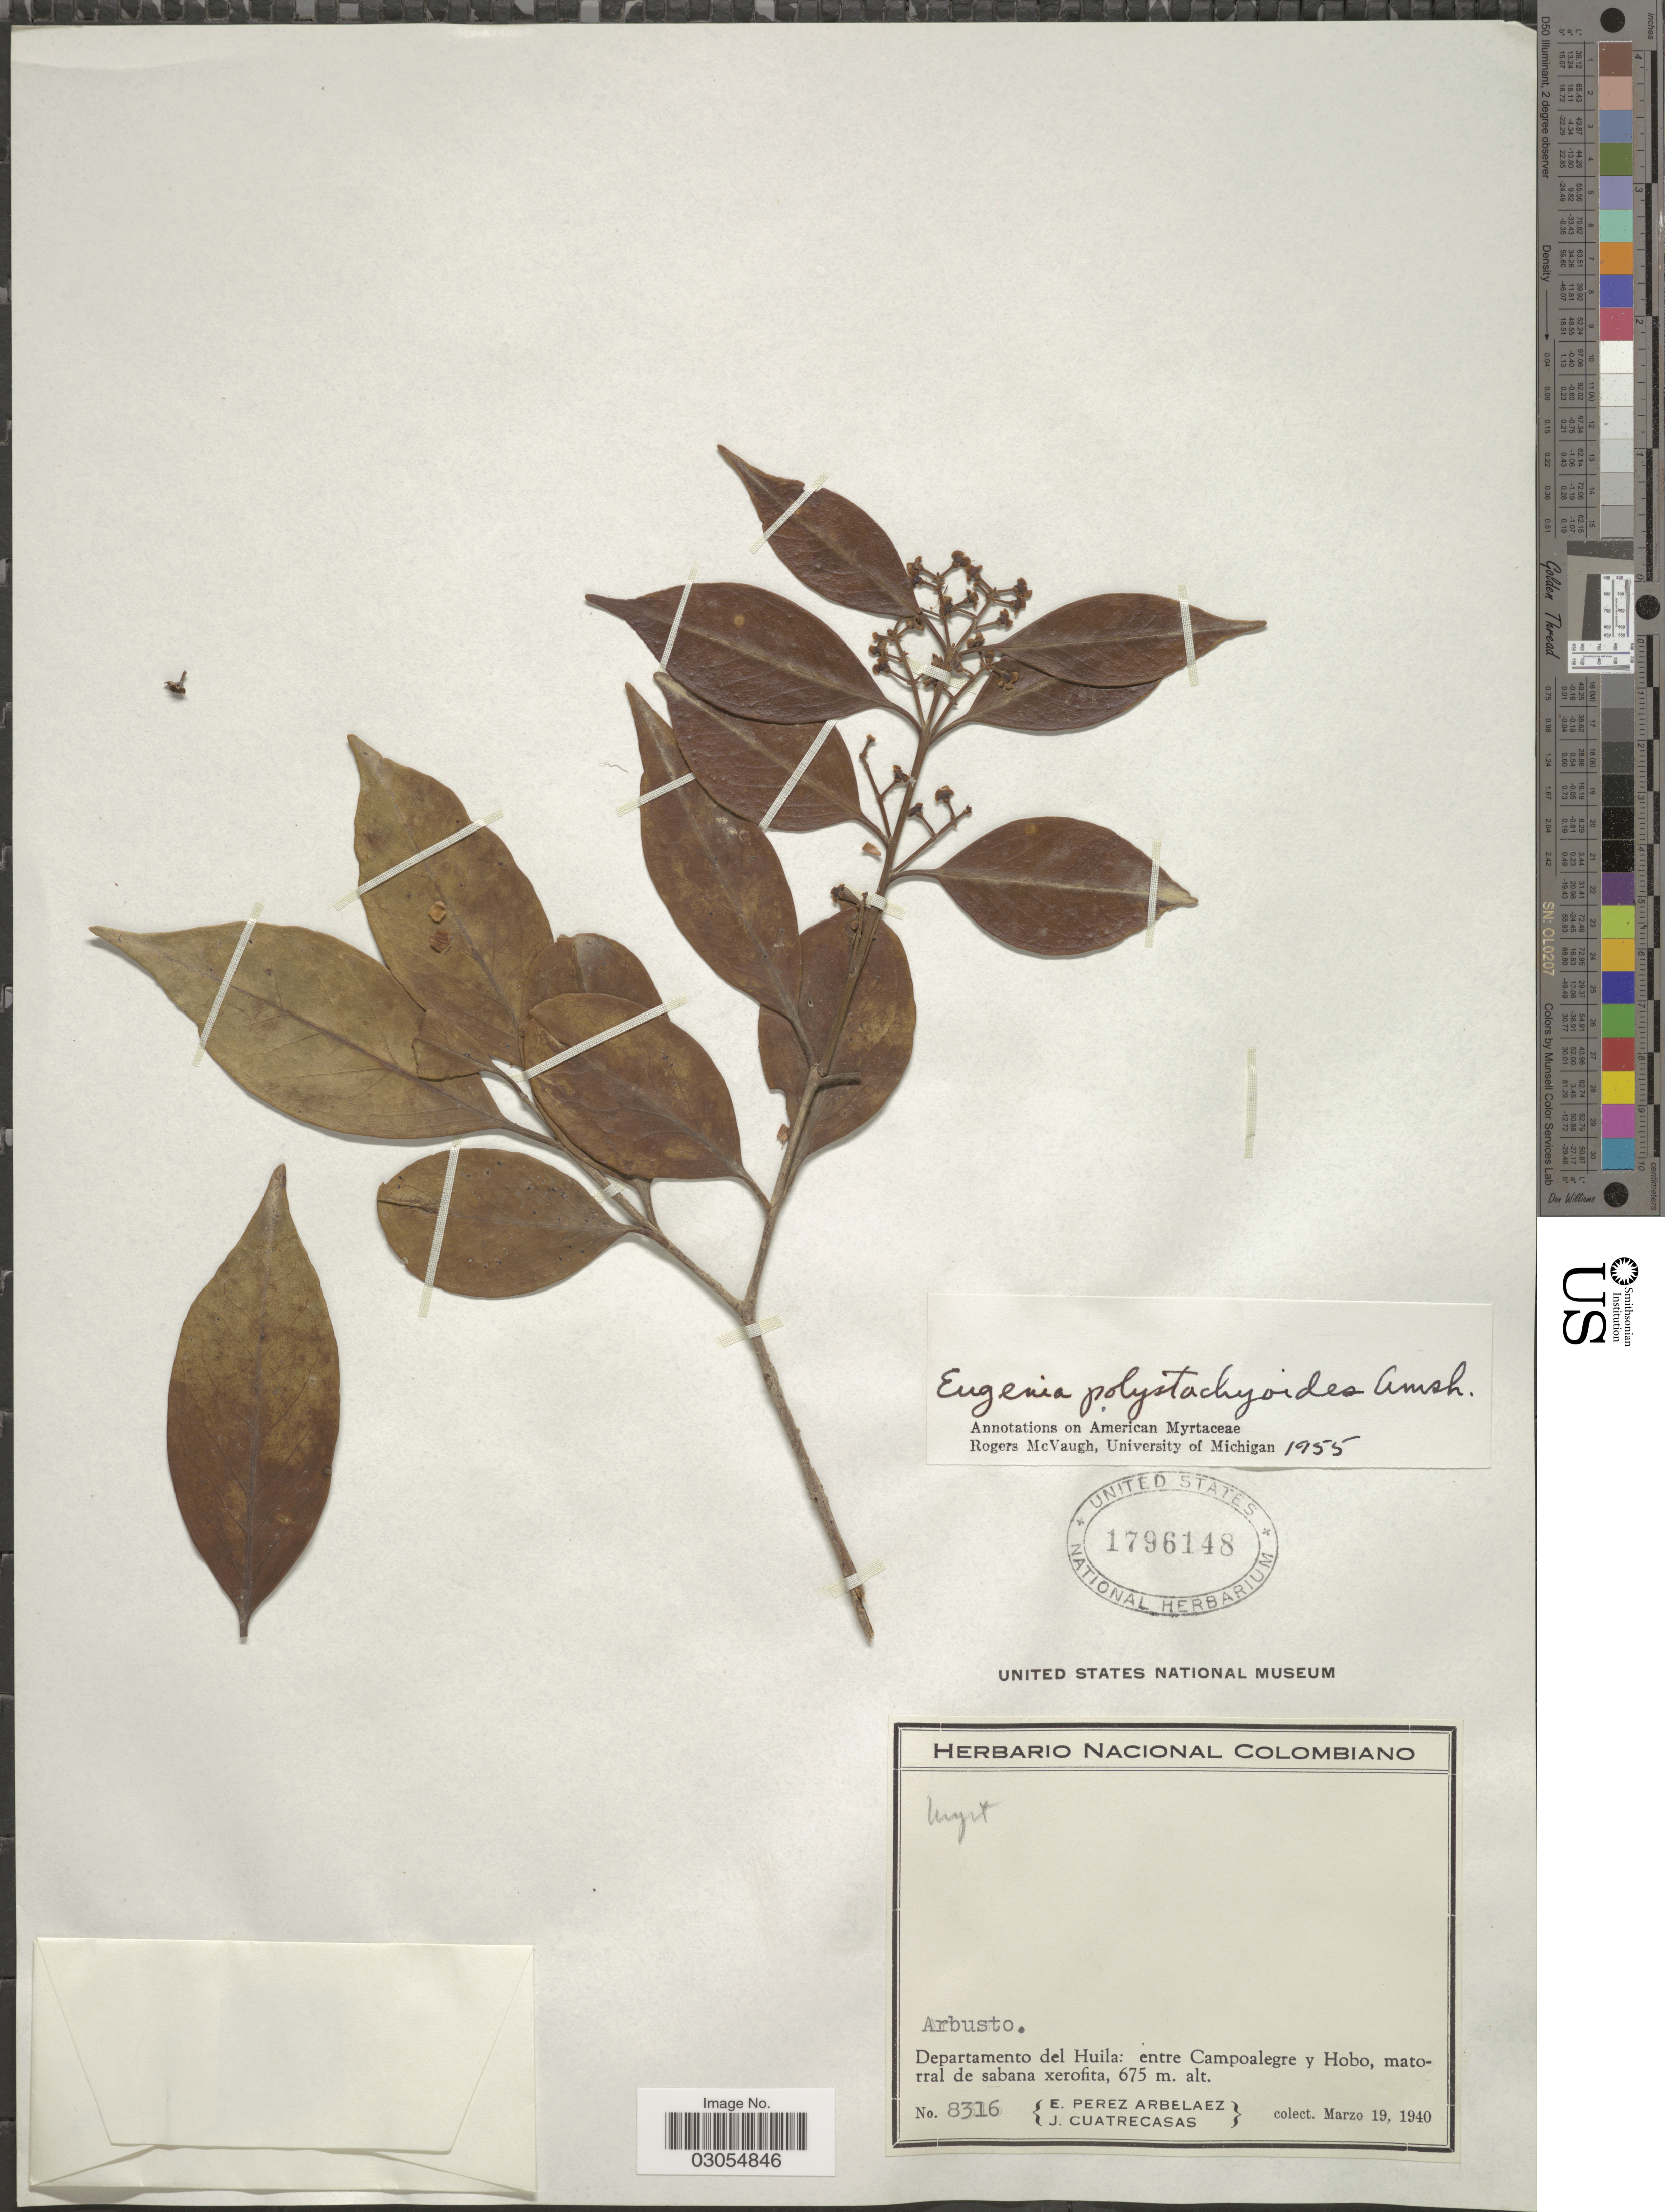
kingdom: Plantae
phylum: Tracheophyta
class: Magnoliopsida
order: Myrtales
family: Myrtaceae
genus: Eugenia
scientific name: Eugenia limbosa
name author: O. Berg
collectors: E. Pérez Arbeláez & J. Cuatrecasas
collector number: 8316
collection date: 1940-03-19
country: Colombia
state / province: Huila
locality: Departamento del Colombia: entre Campoalegre y Hobo.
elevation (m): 675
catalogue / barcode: US 1796148